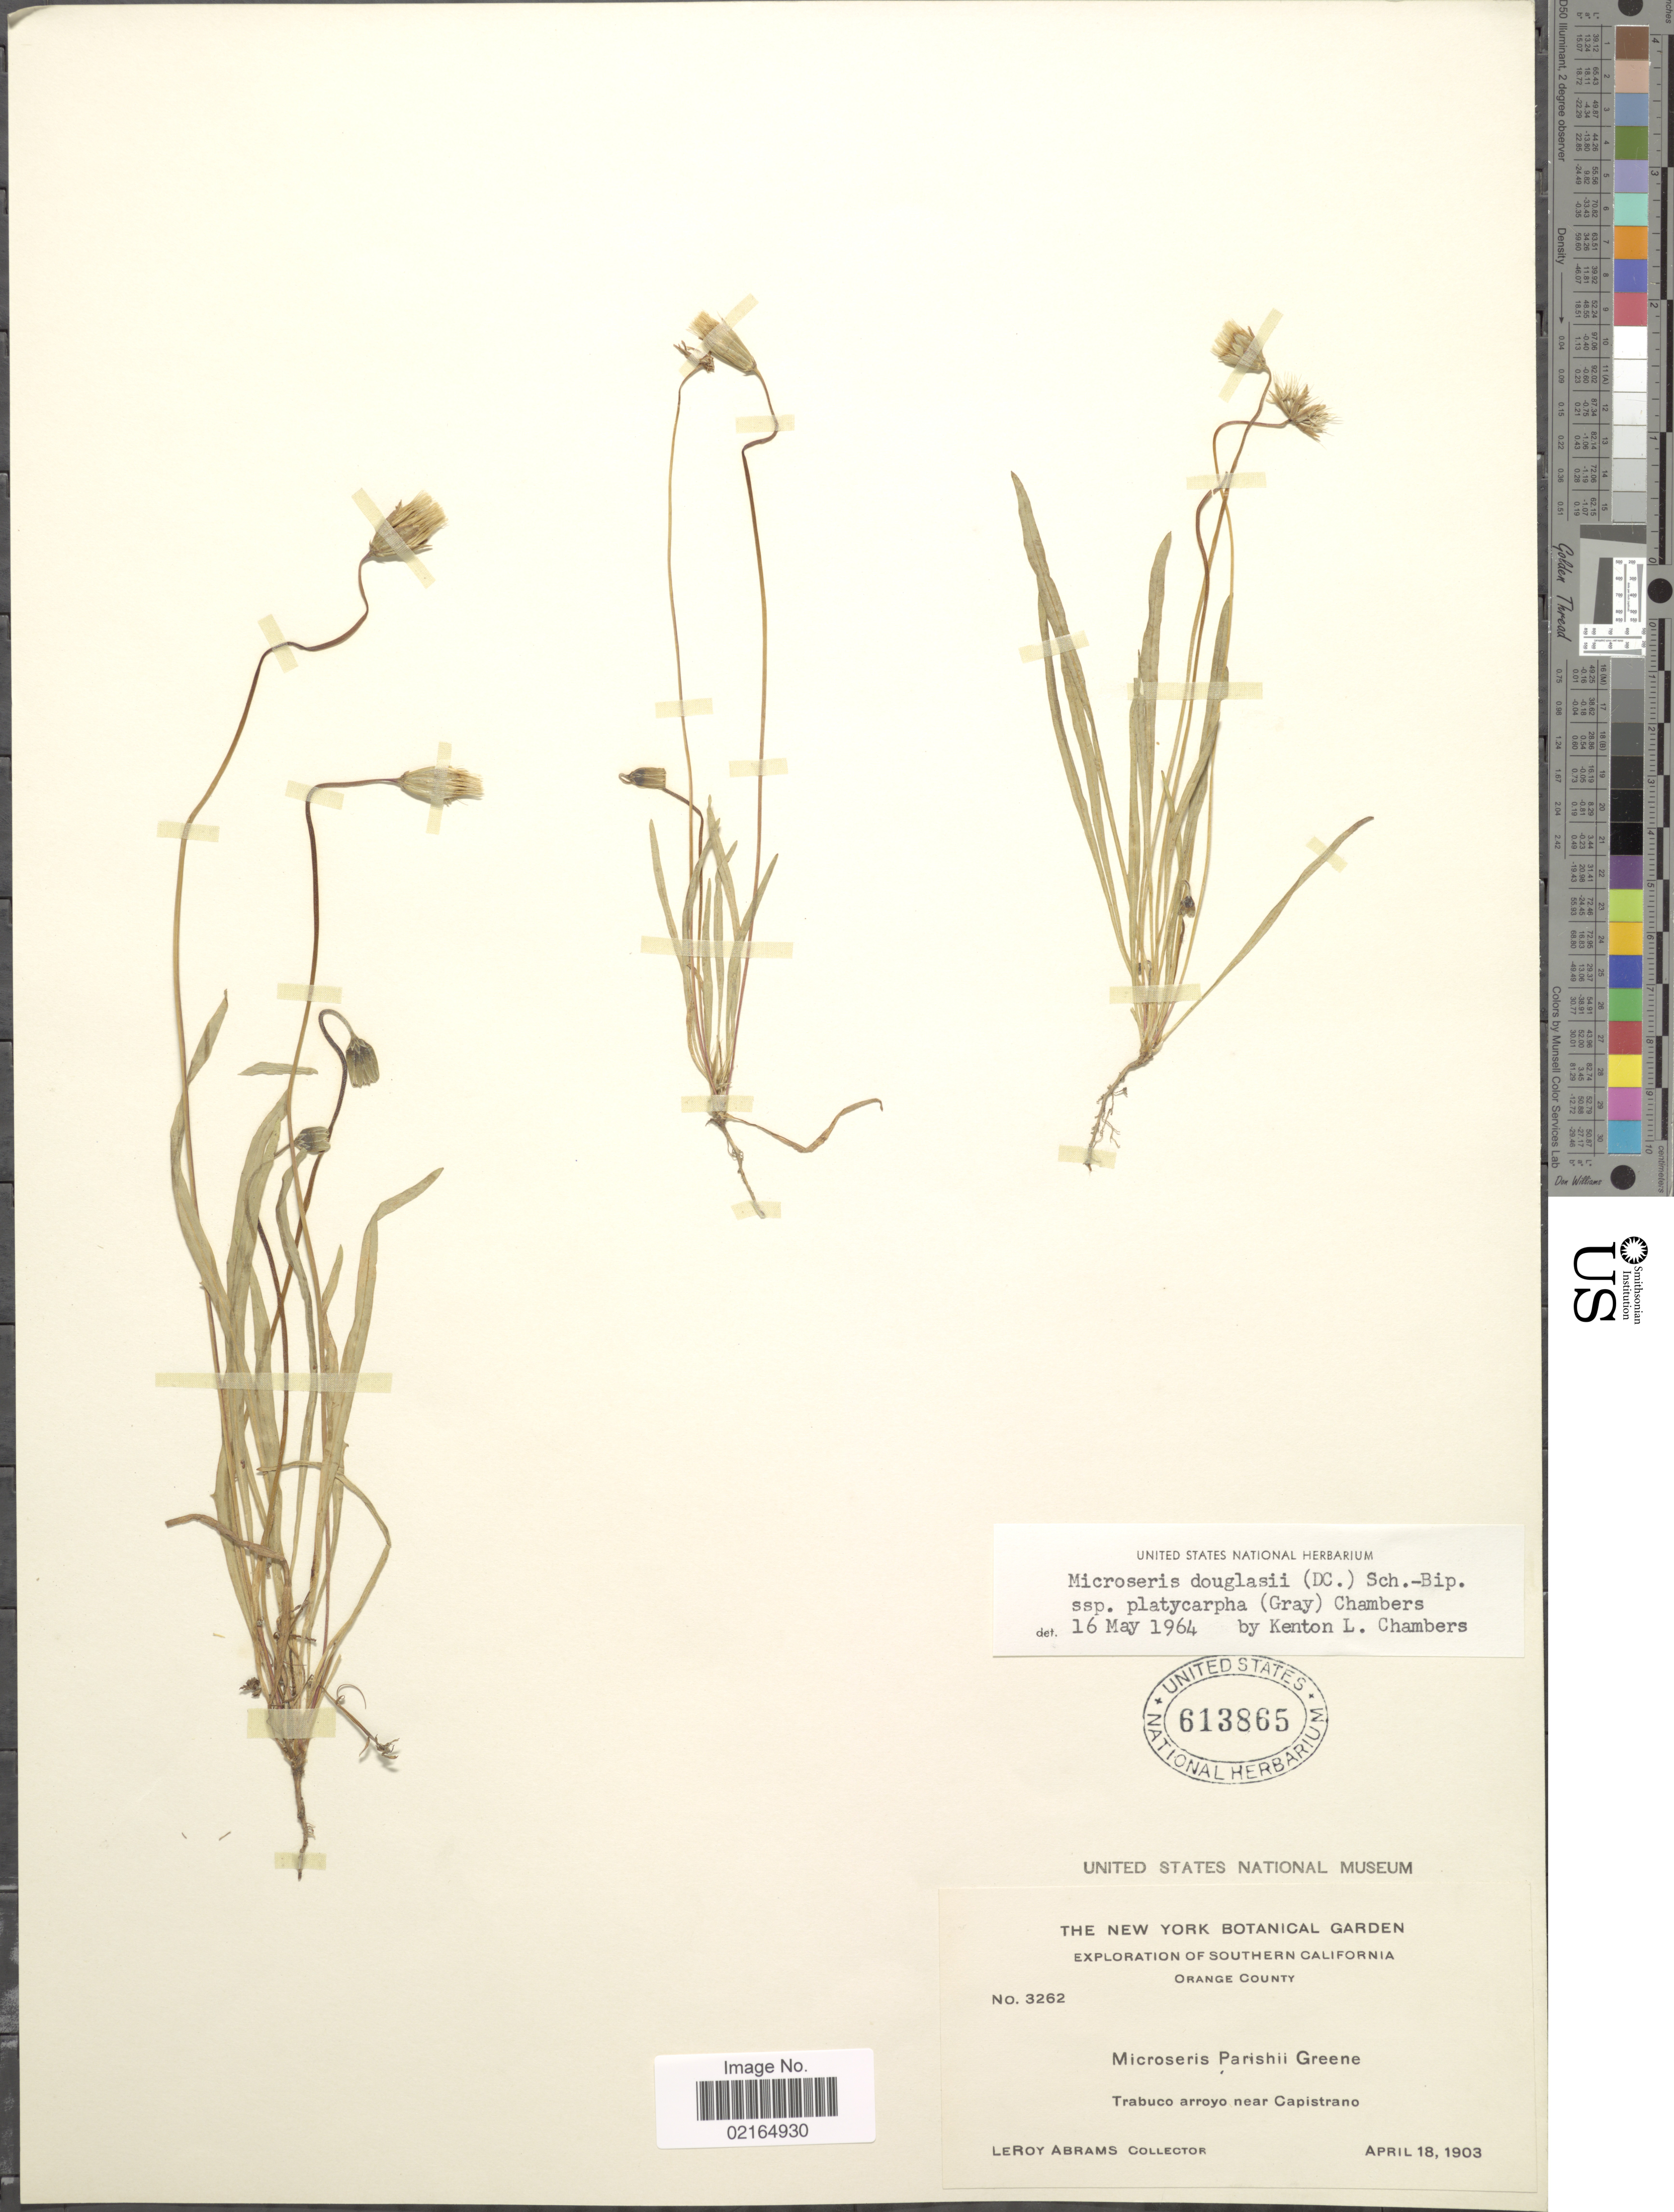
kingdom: Plantae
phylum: Tracheophyta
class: Magnoliopsida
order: Asterales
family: Asteraceae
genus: Microseris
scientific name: Microseris douglasii subsp. platycarpha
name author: (A. Gray) K.L. Chambers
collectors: L. Abrams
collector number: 3262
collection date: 1903-04-18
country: United States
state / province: California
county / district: Orange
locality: Southern California, Orange County, Trabuco arroyo near Capistrano.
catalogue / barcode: US 613865